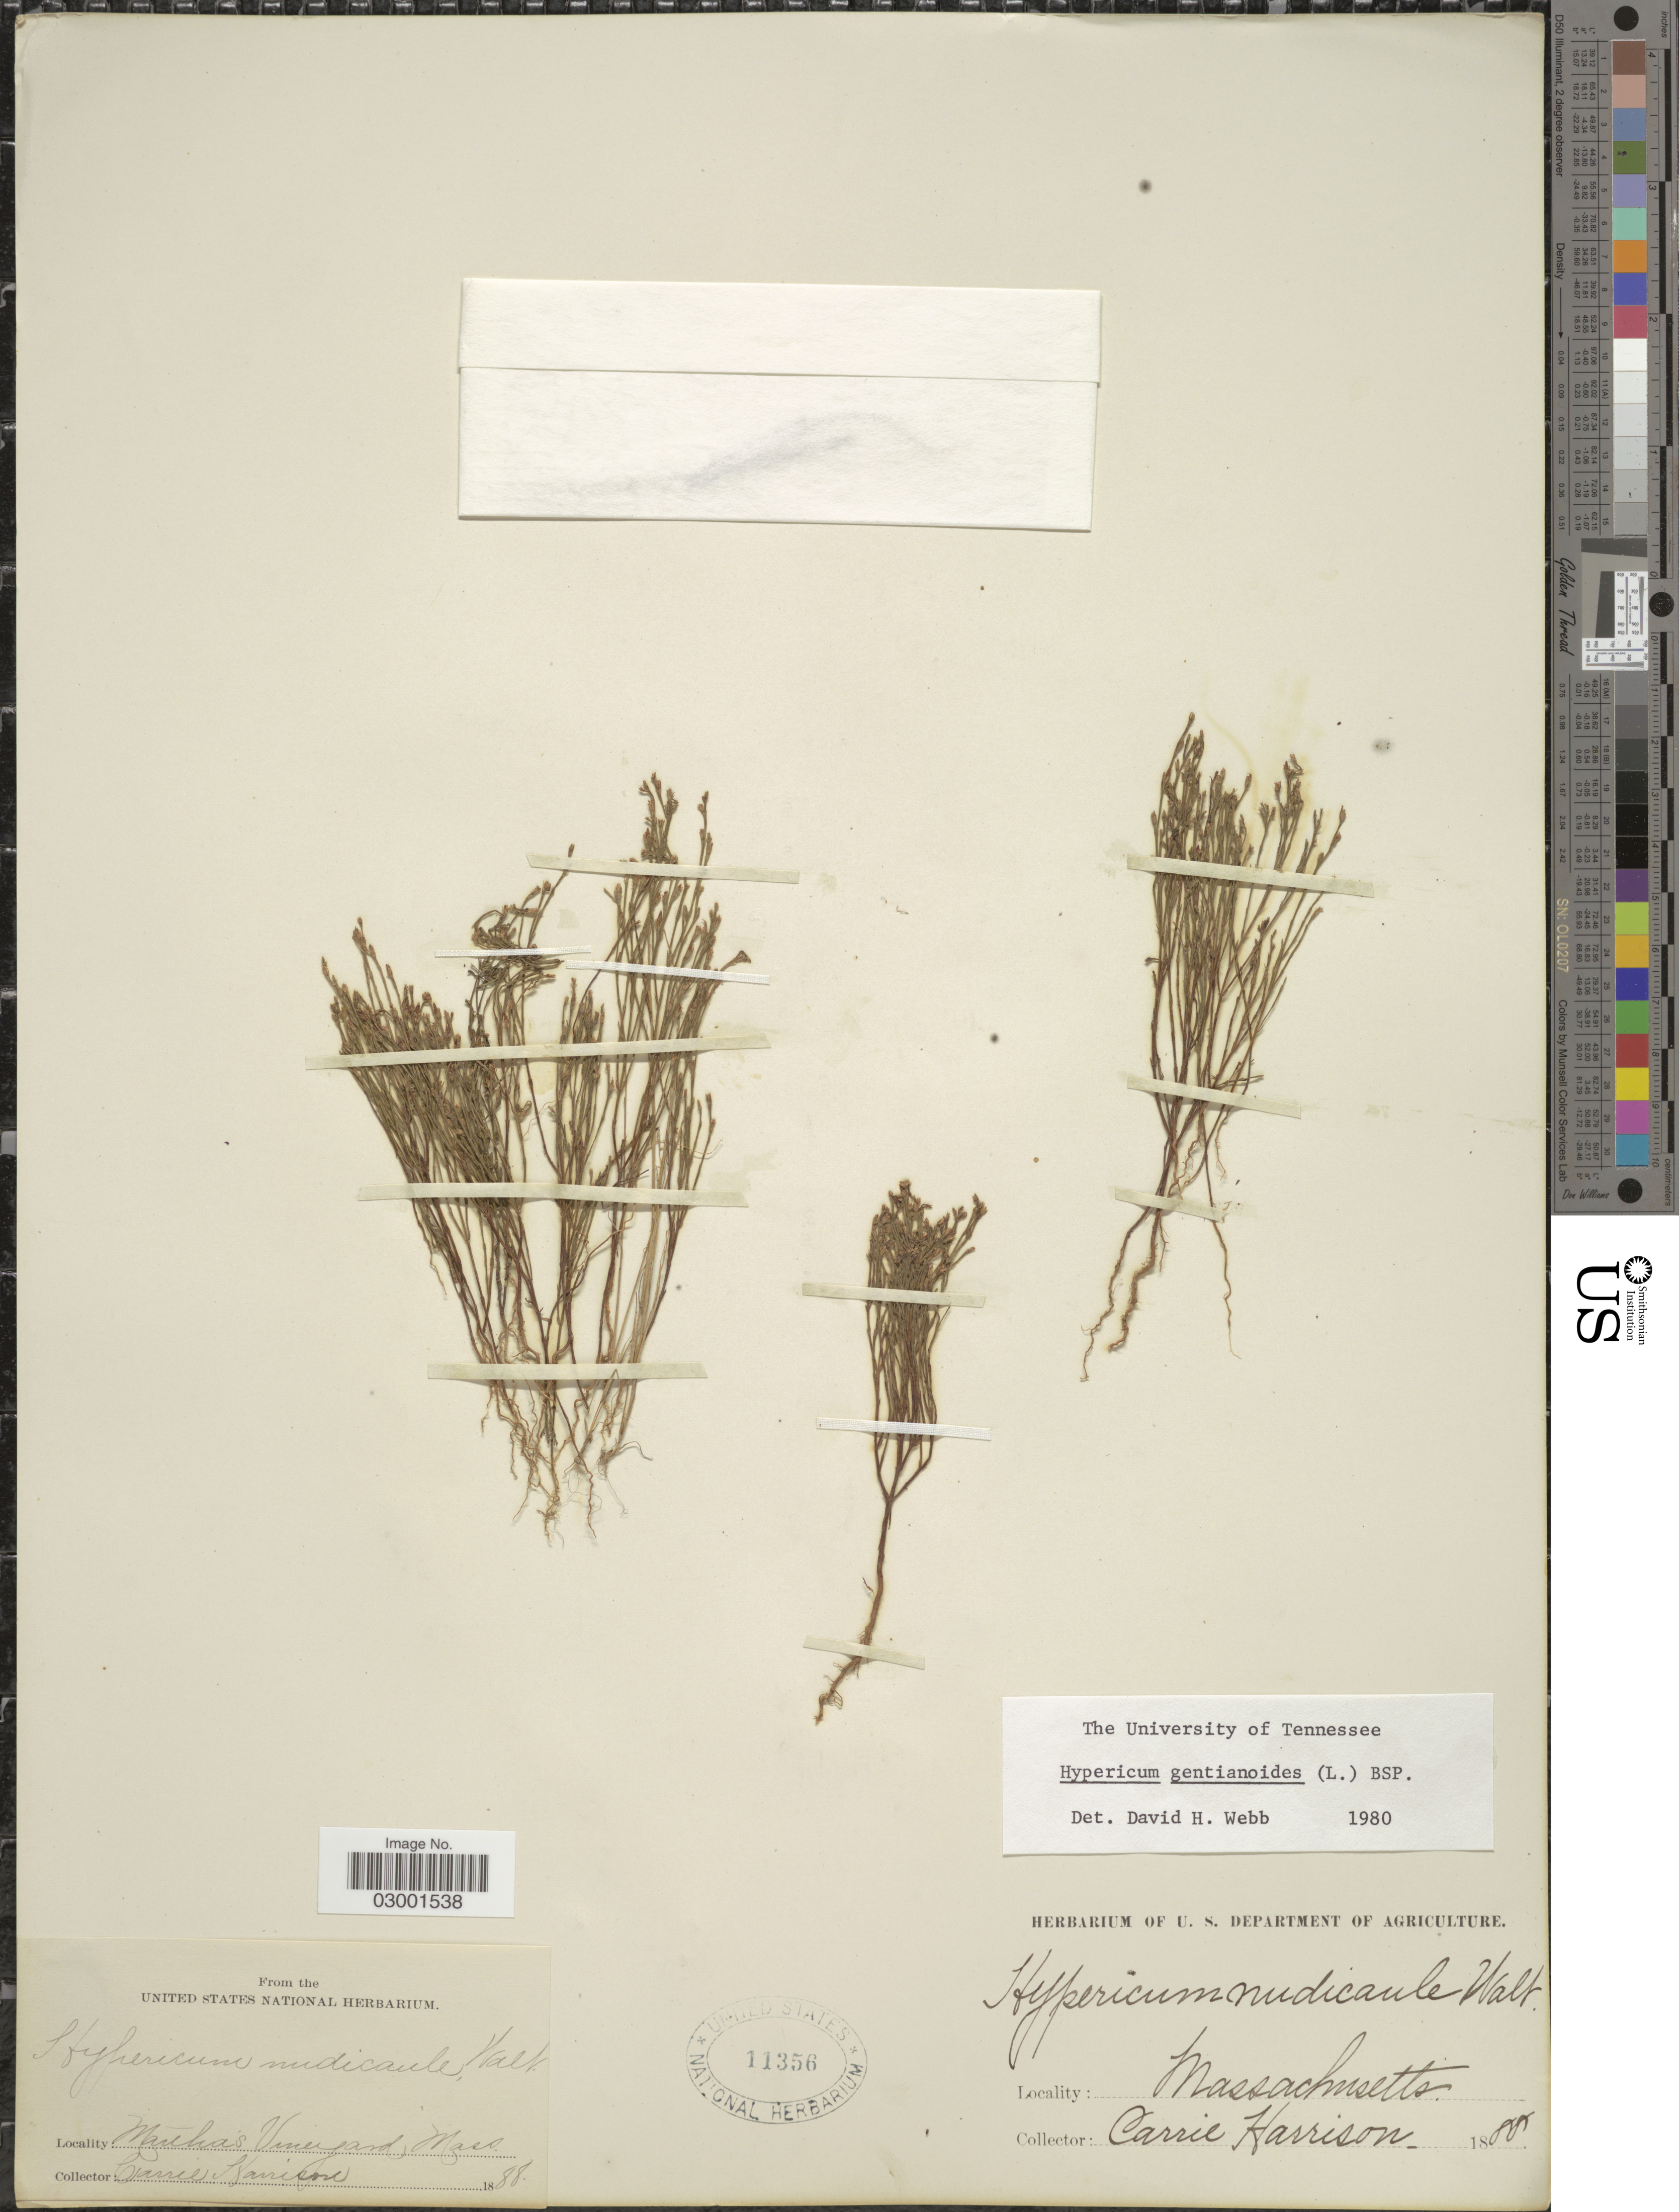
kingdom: Plantae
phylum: Tracheophyta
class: Magnoliopsida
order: Malpighiales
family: Hypericaceae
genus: Hypericum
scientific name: Hypericum gentianoides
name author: (L.) Britton, Stearns & Poggenb.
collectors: C. Harrison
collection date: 1888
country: United States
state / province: Massachusetts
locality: Martha's Vineyard.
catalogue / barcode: US 11356